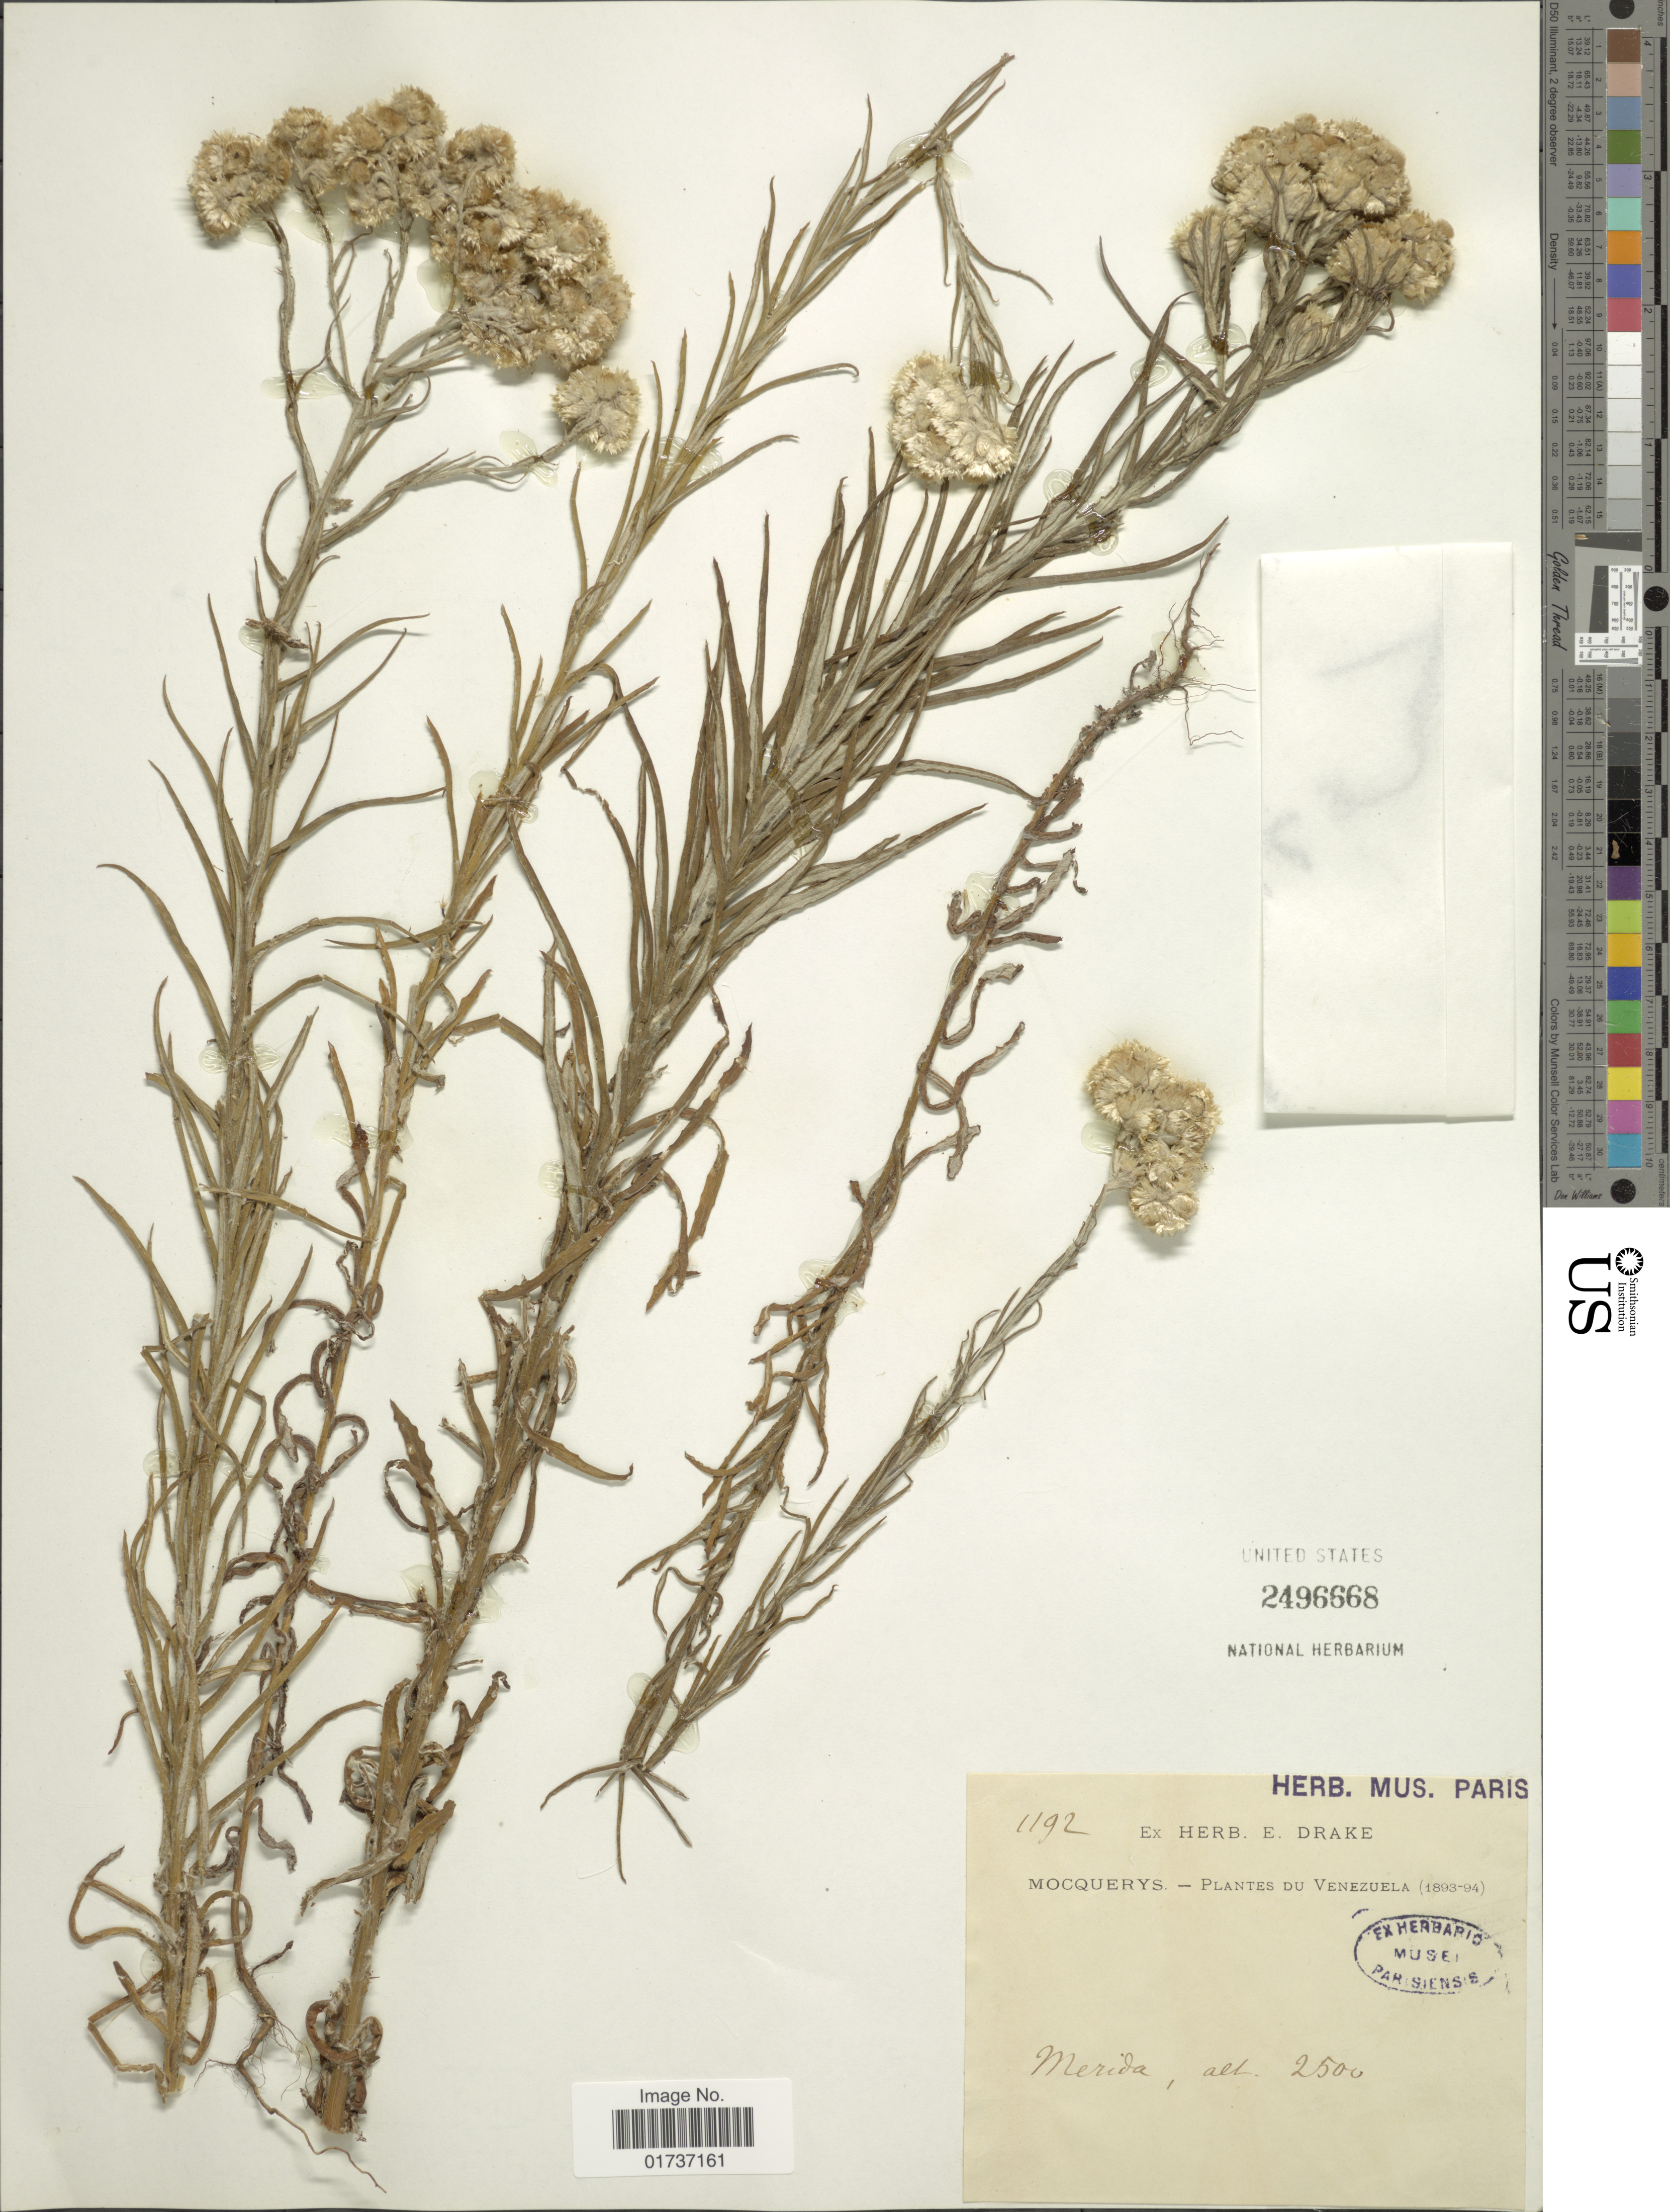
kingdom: Plantae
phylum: Tracheophyta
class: Magnoliopsida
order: Asterales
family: Asteraceae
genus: Pseudognaphalium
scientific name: Pseudognaphalium viscosum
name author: (Kunth) Anderb.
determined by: Nesom, Guy L.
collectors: A. Mocquerys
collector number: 1192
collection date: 1893/1894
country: Venezuela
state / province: Mérida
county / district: Libertador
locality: Mérida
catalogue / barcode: US 249668